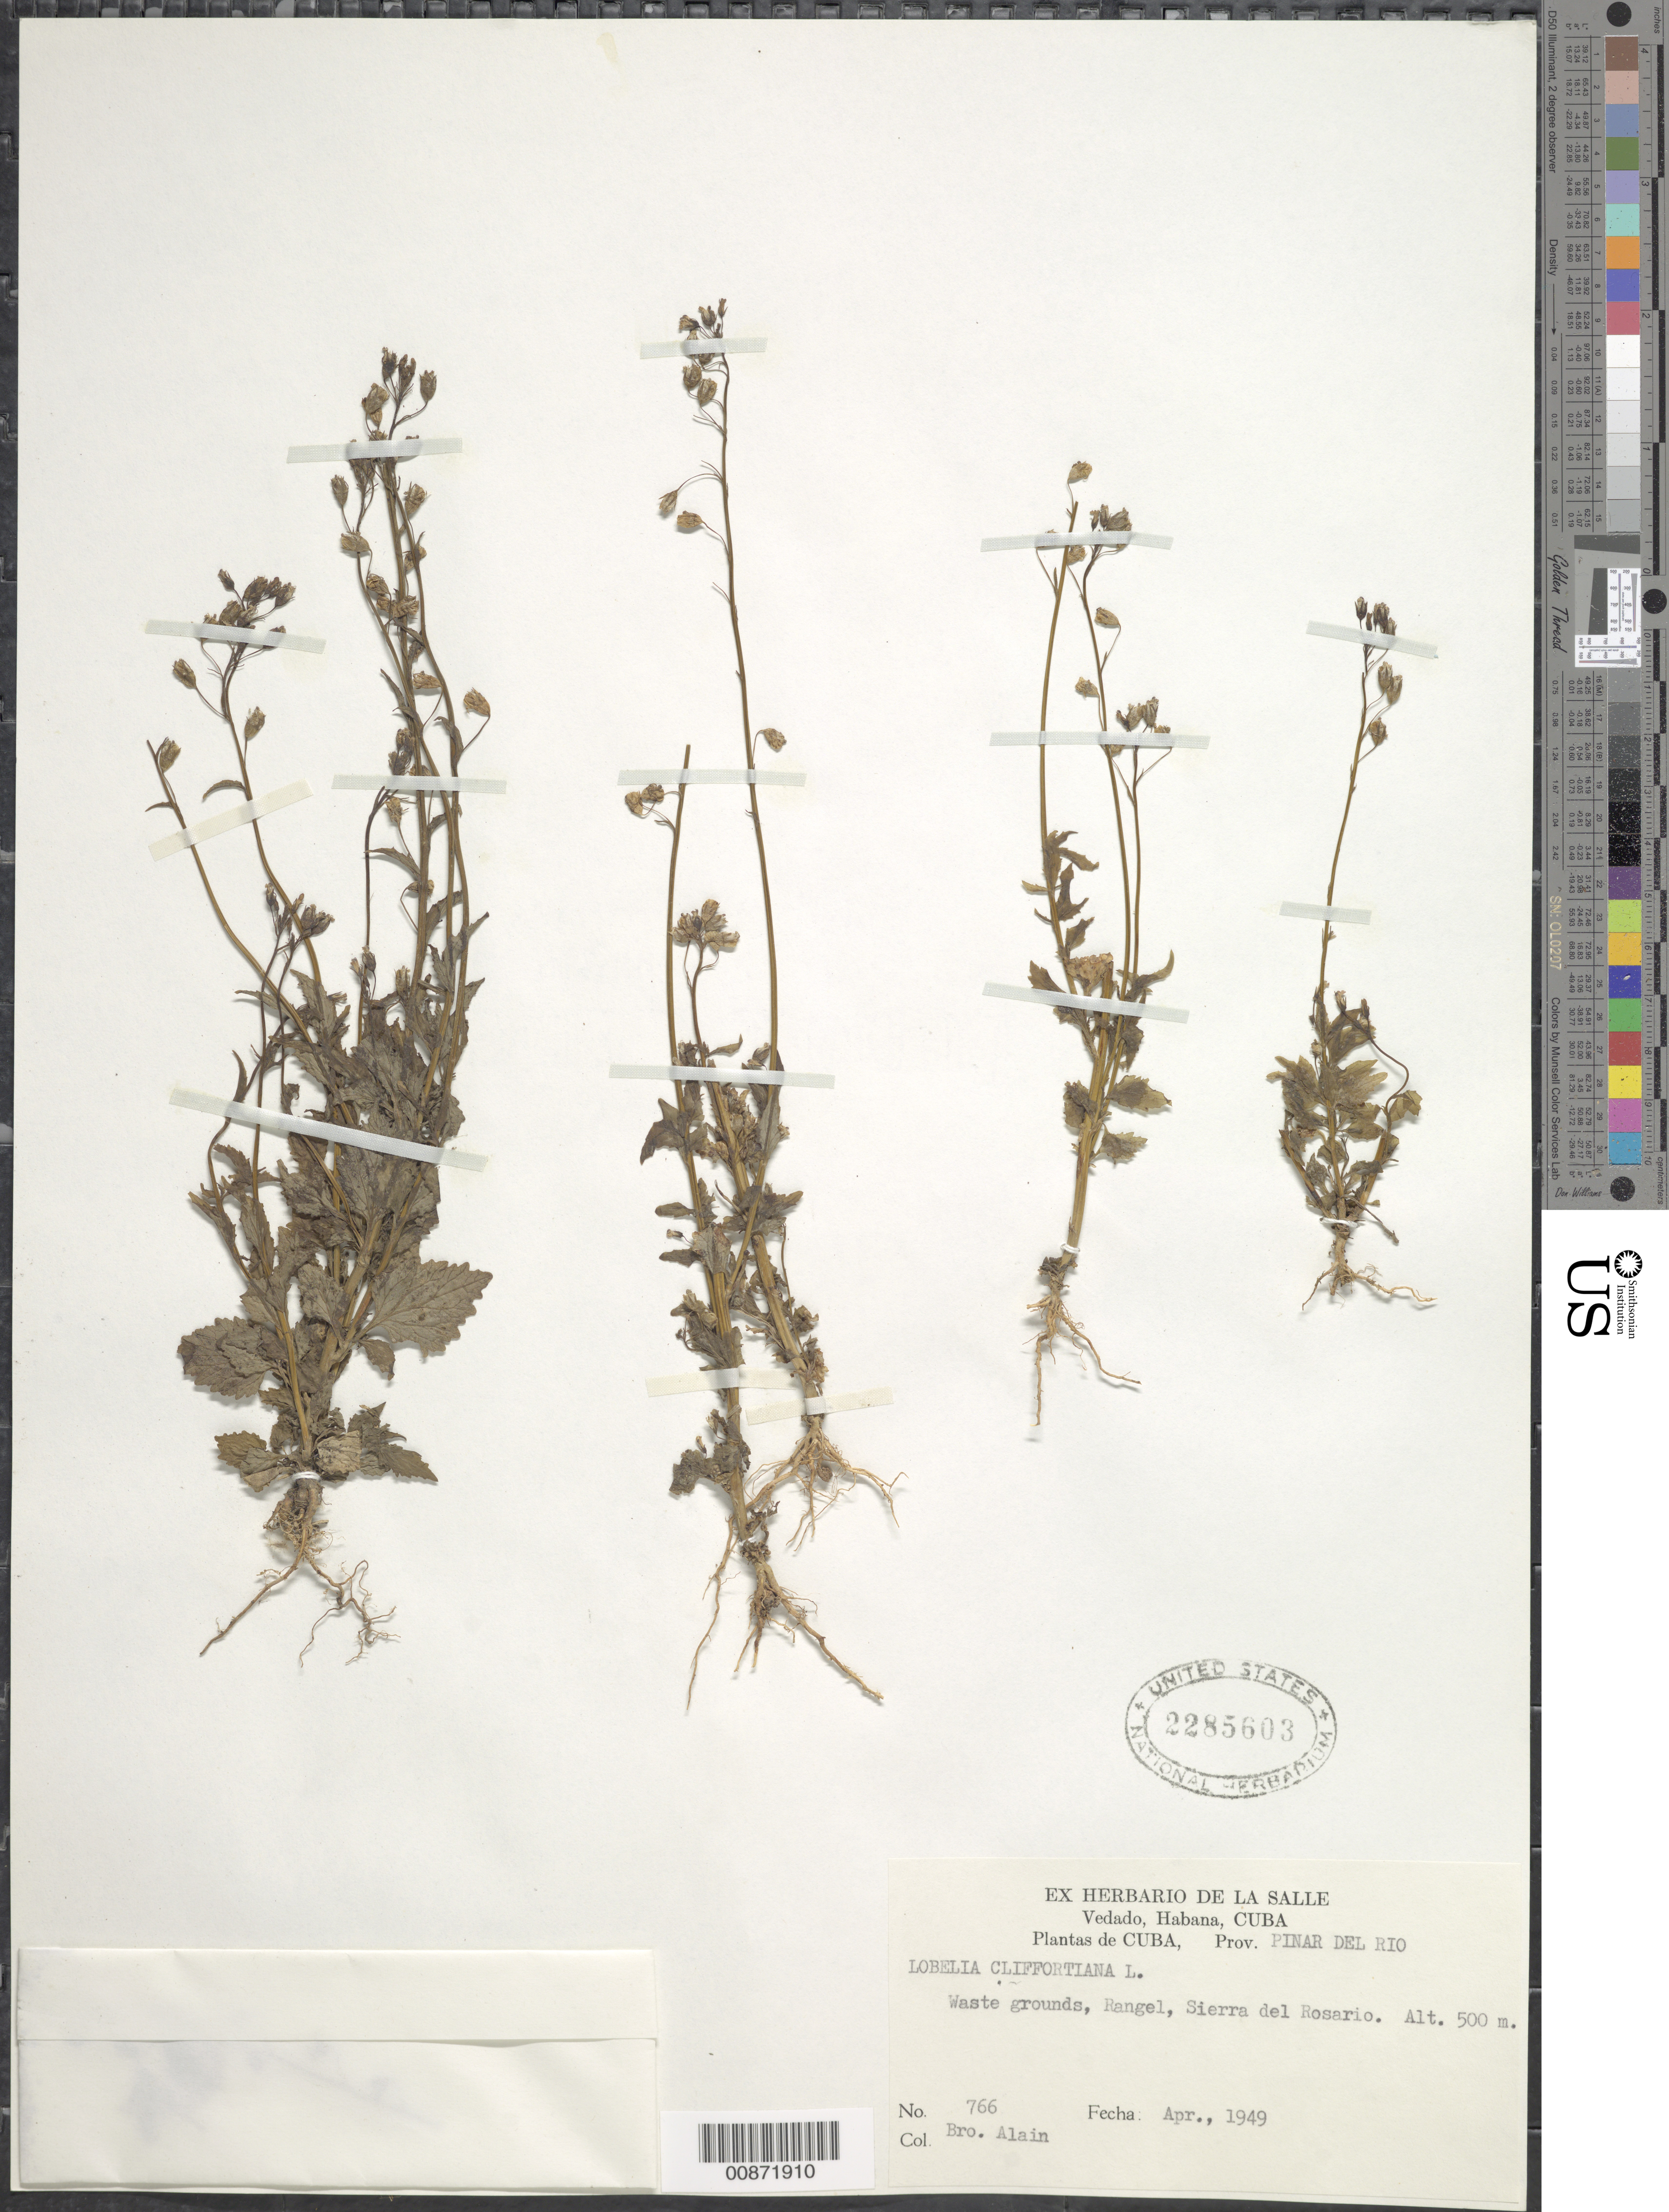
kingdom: Plantae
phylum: Tracheophyta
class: Magnoliopsida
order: Asterales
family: Campanulaceae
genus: Lobelia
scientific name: Lobelia cliffortiana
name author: L.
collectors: A. H. Liogier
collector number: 766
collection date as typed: Apr 1949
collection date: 1949-04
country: Cuba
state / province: Pinar del Río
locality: Rangel, Sierra del Rosario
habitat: Waste grounds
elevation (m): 500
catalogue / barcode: US 2285603